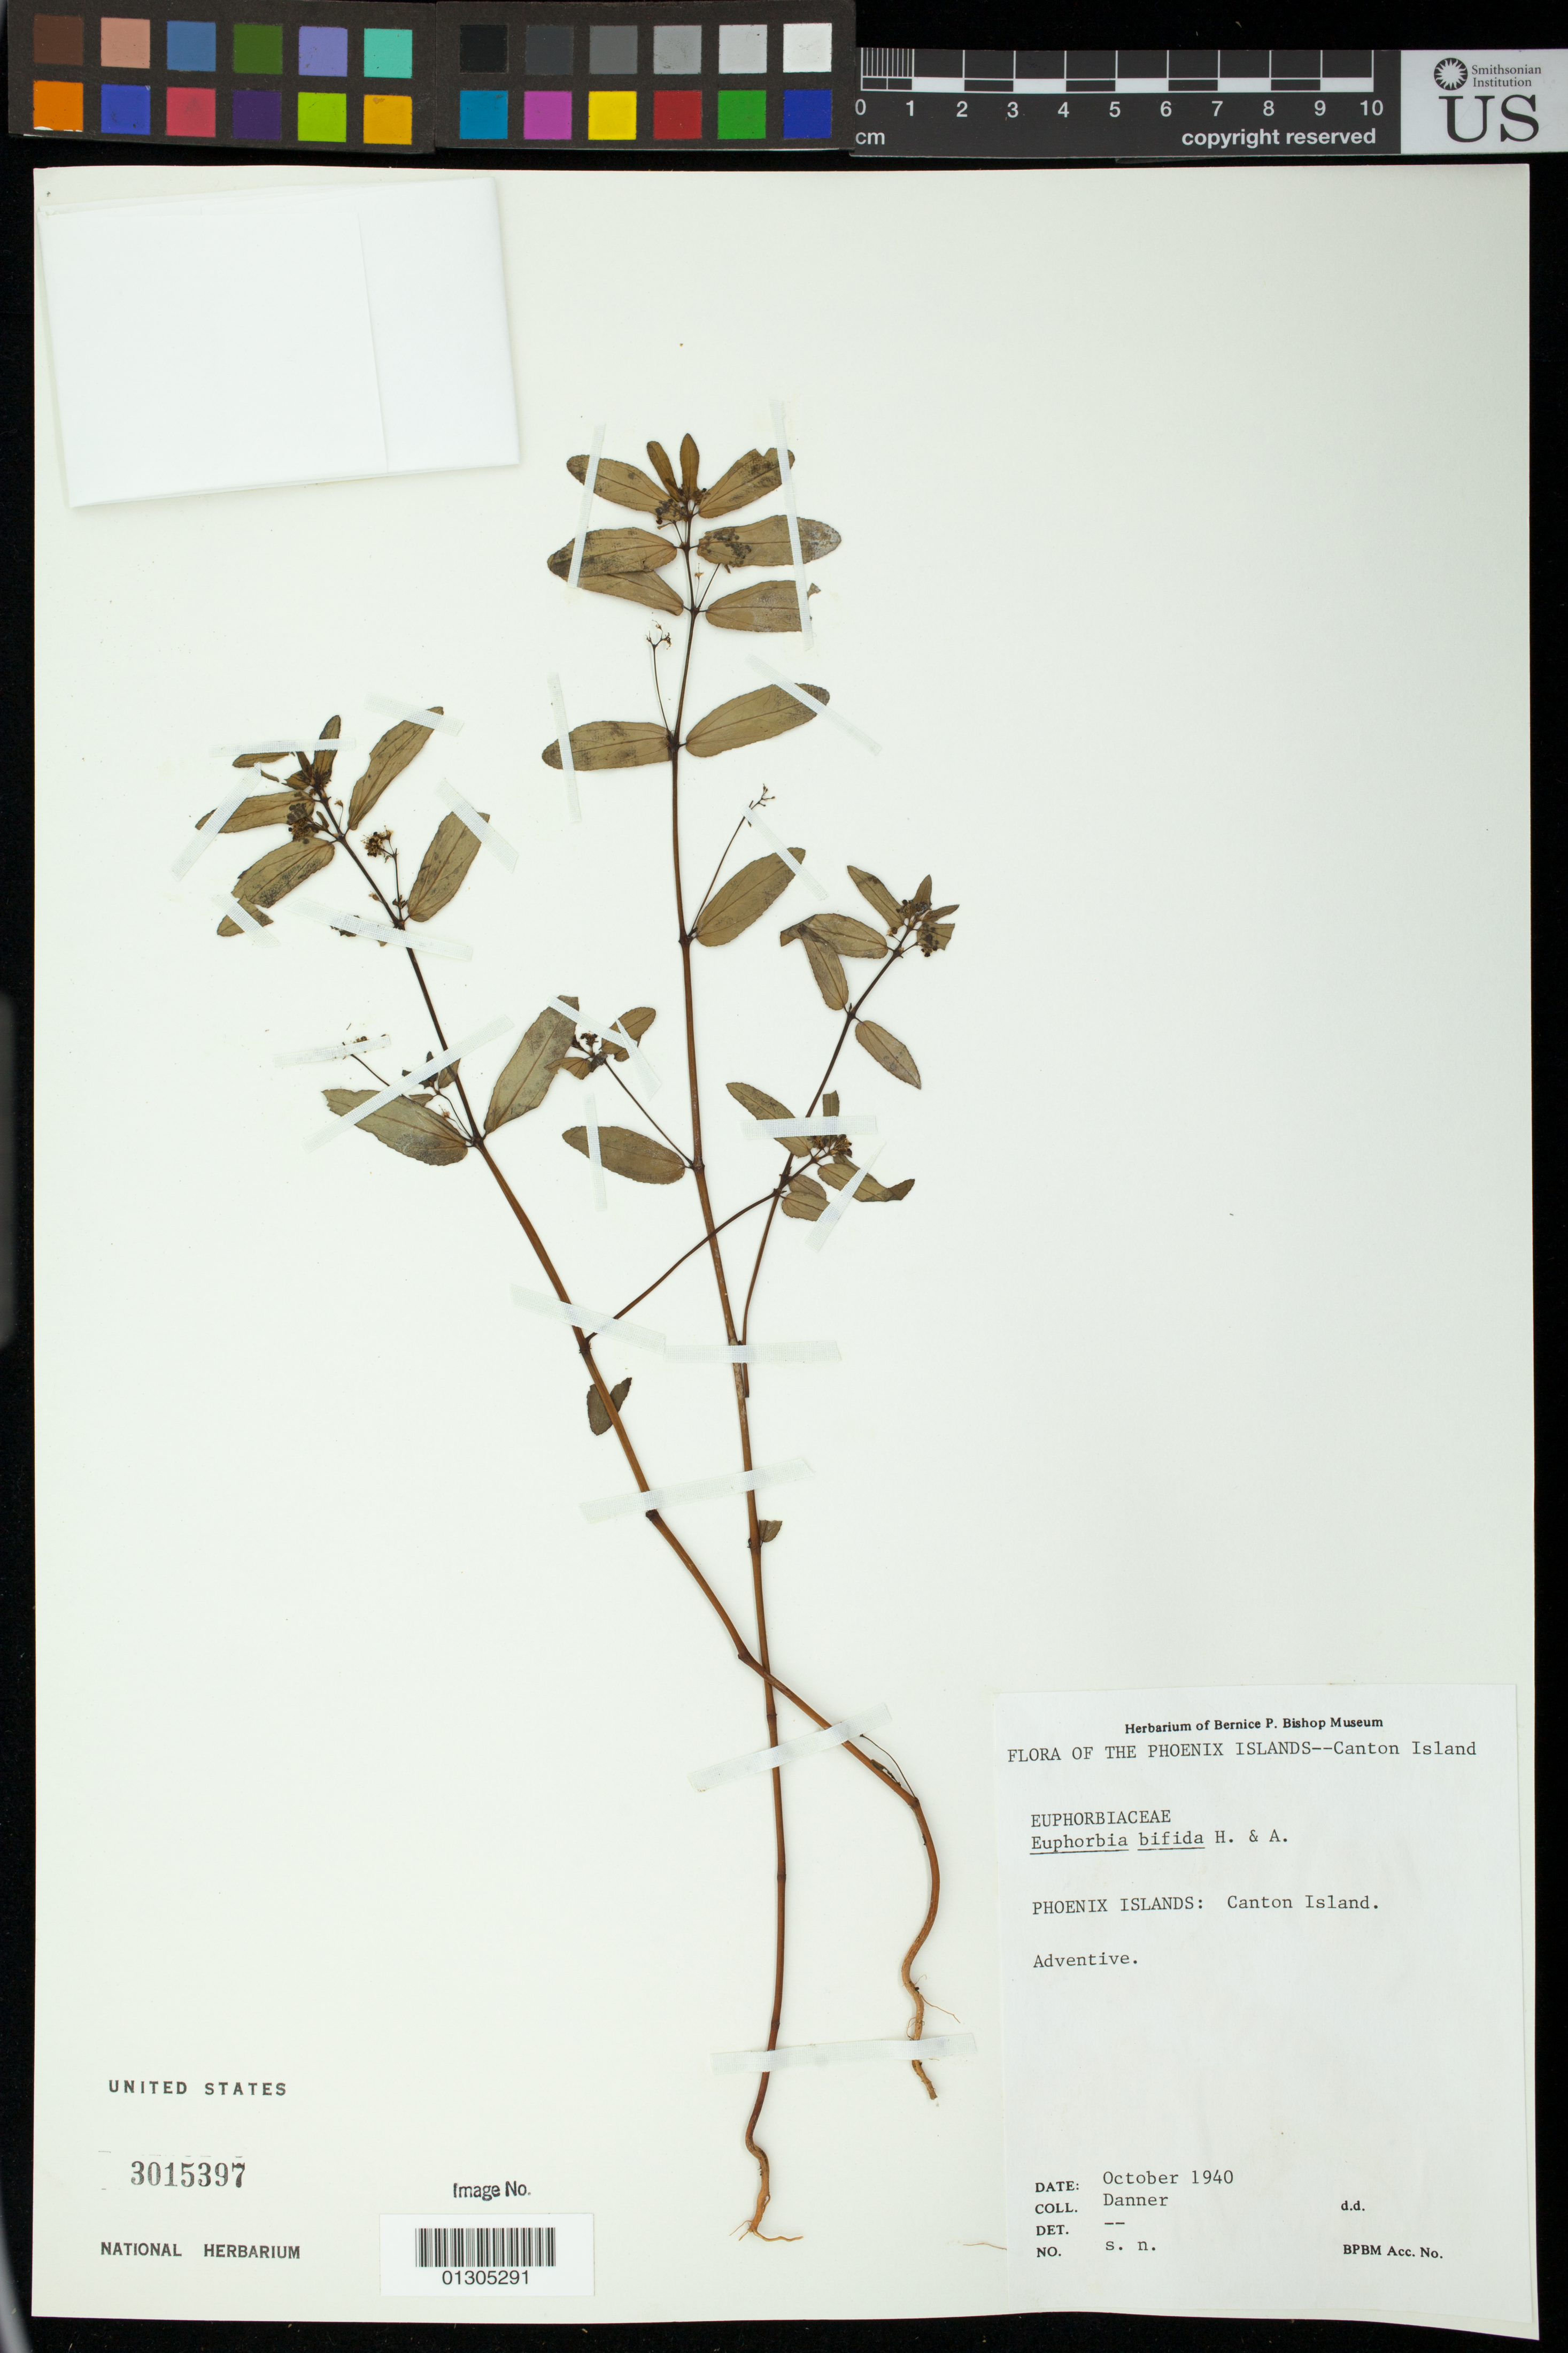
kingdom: Plantae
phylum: Tracheophyta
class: Magnoliopsida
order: Malpighiales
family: Euphorbiaceae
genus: Euphorbia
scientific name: Euphorbia bifida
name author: Hook. & Arn.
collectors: Danner, --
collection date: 1940-10-01/1940-10-31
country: Kiribati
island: Kanton [Canton] Atoll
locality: Canton Island (Kanton Island)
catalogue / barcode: US 3015397